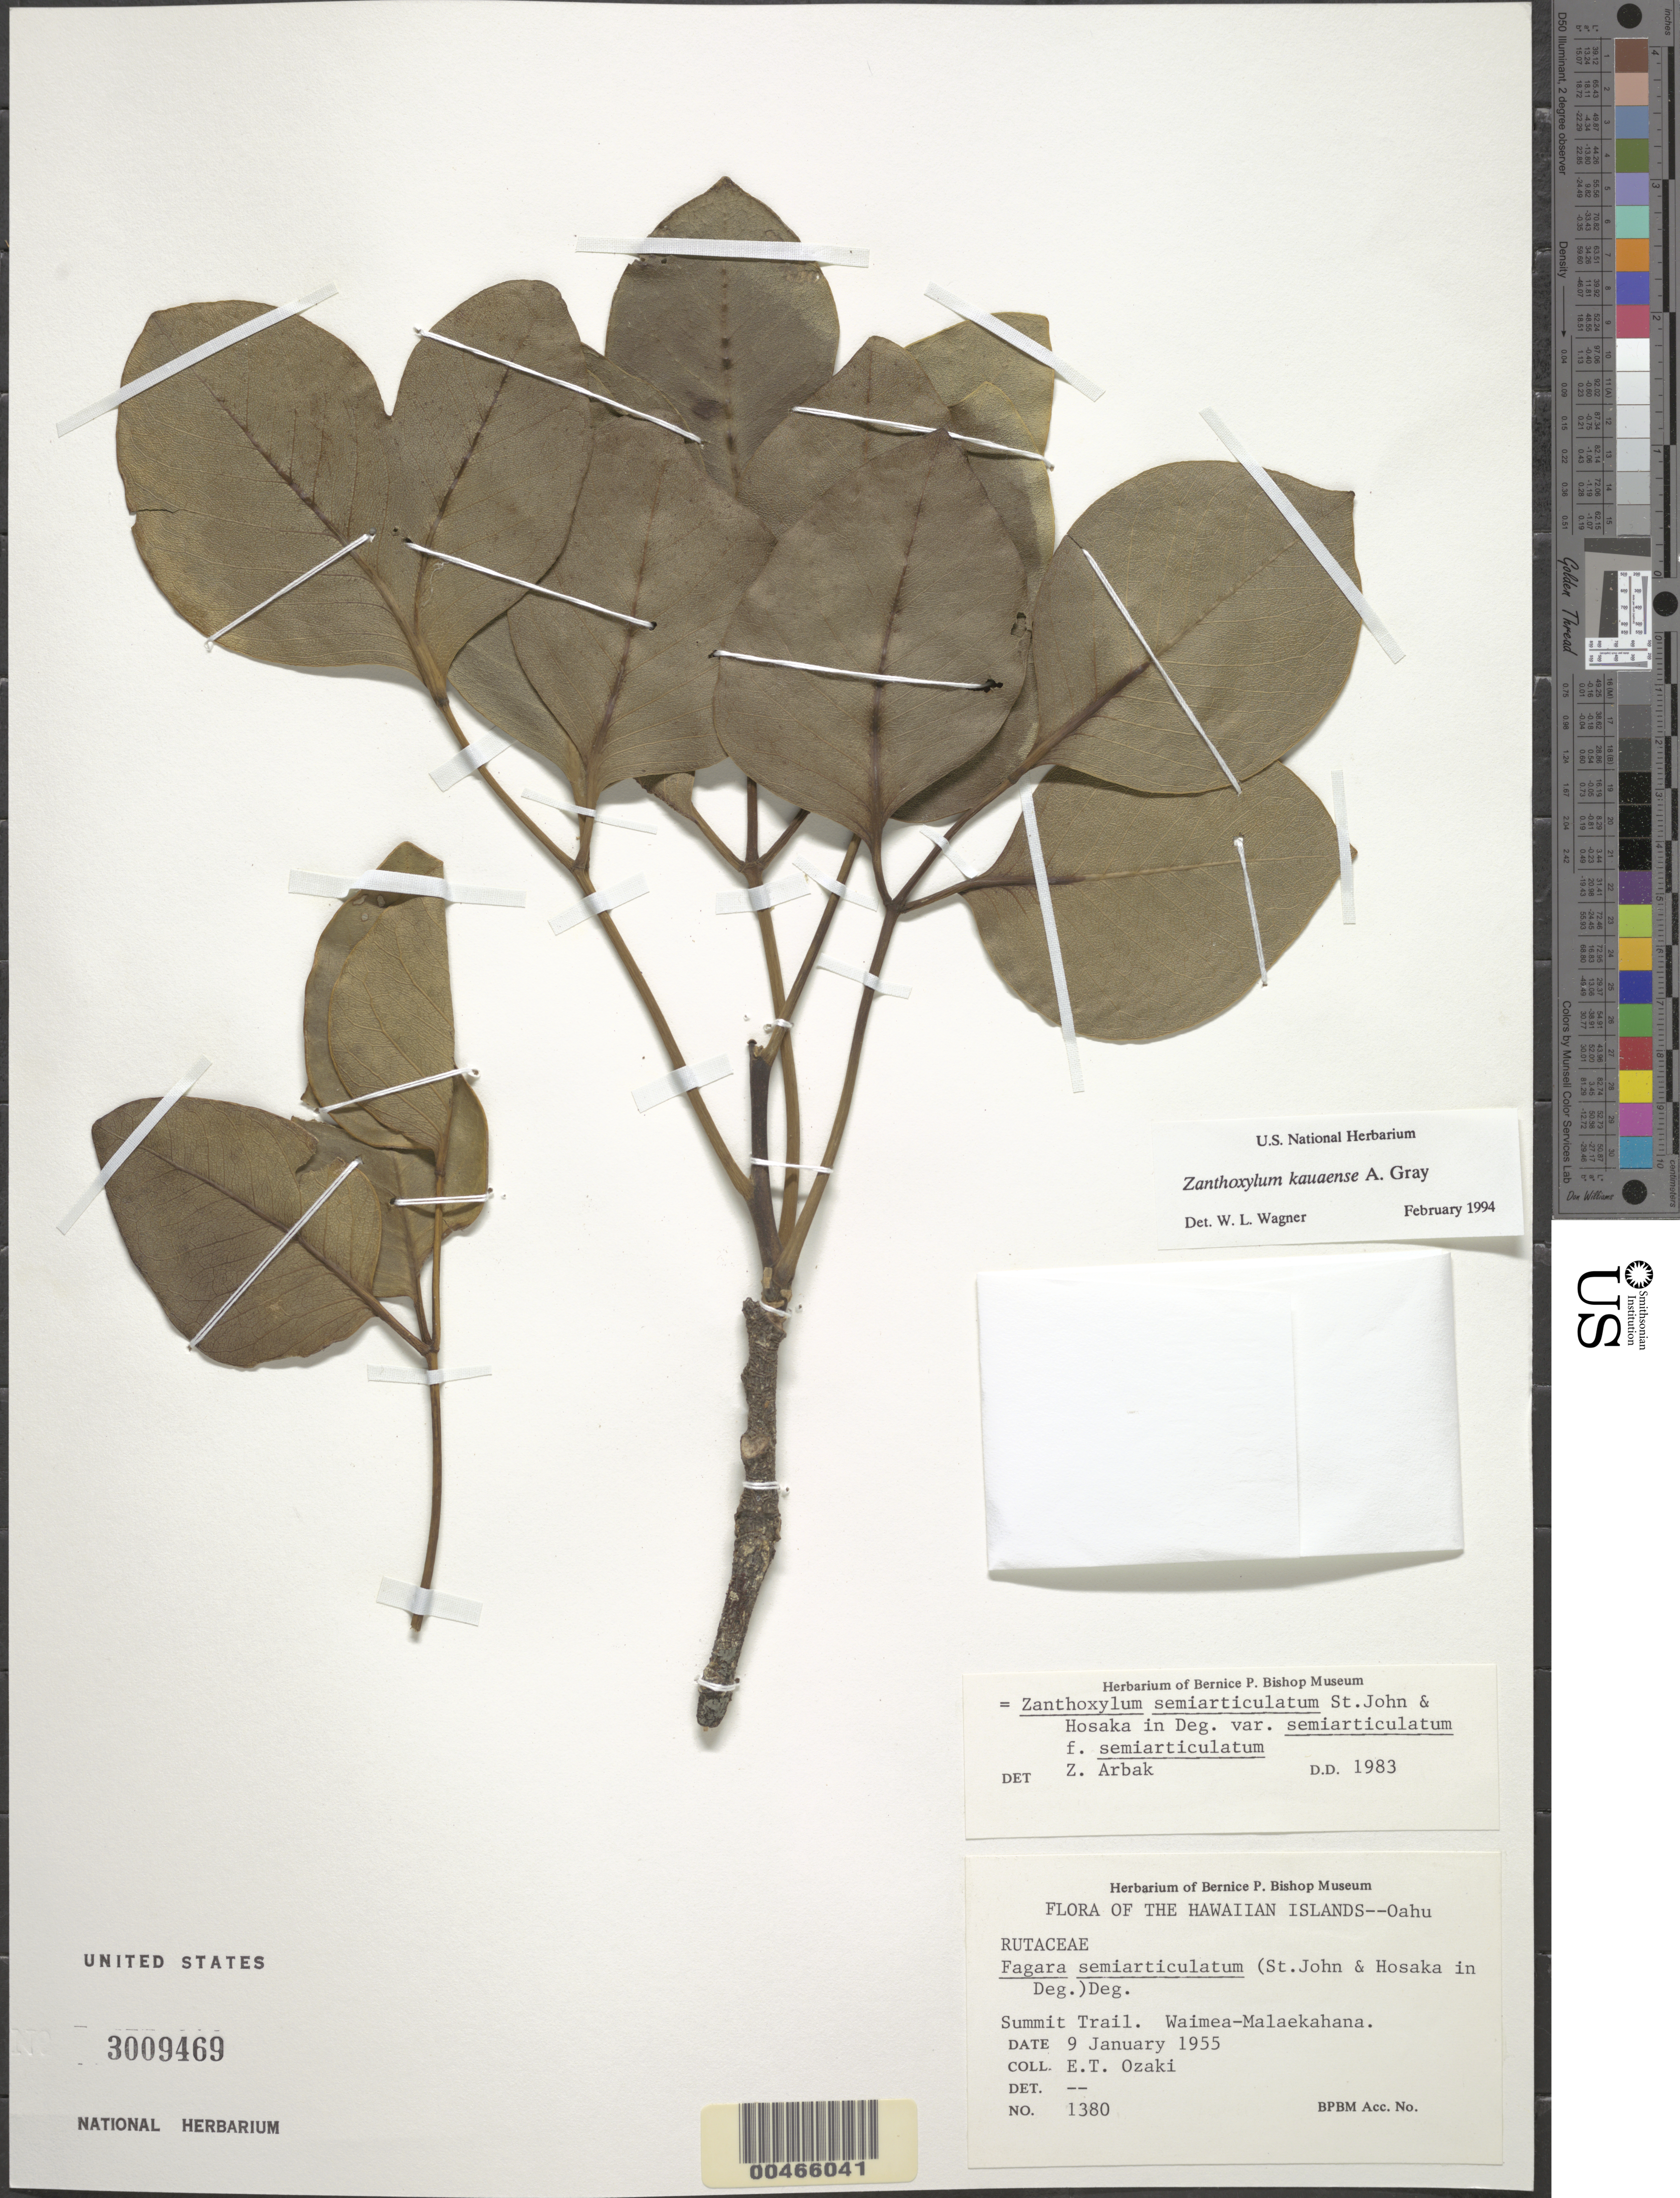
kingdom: Plantae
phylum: Tracheophyta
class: Magnoliopsida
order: Sapindales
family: Rutaceae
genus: Zanthoxylum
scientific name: Zanthoxylum kauaense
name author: A. Gray in Wilkes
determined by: Wagner, W. L., (BOT), Smithsonian Institution - National Museum of Natural History (UNITED STATES)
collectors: E. Ozaki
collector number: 1380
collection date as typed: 9 Jan 1955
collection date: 1955-01-09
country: United States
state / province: Hawaii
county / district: Honolulu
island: Oahu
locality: Summit Trail. Waimea-Malaekahana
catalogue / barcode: US 3009469